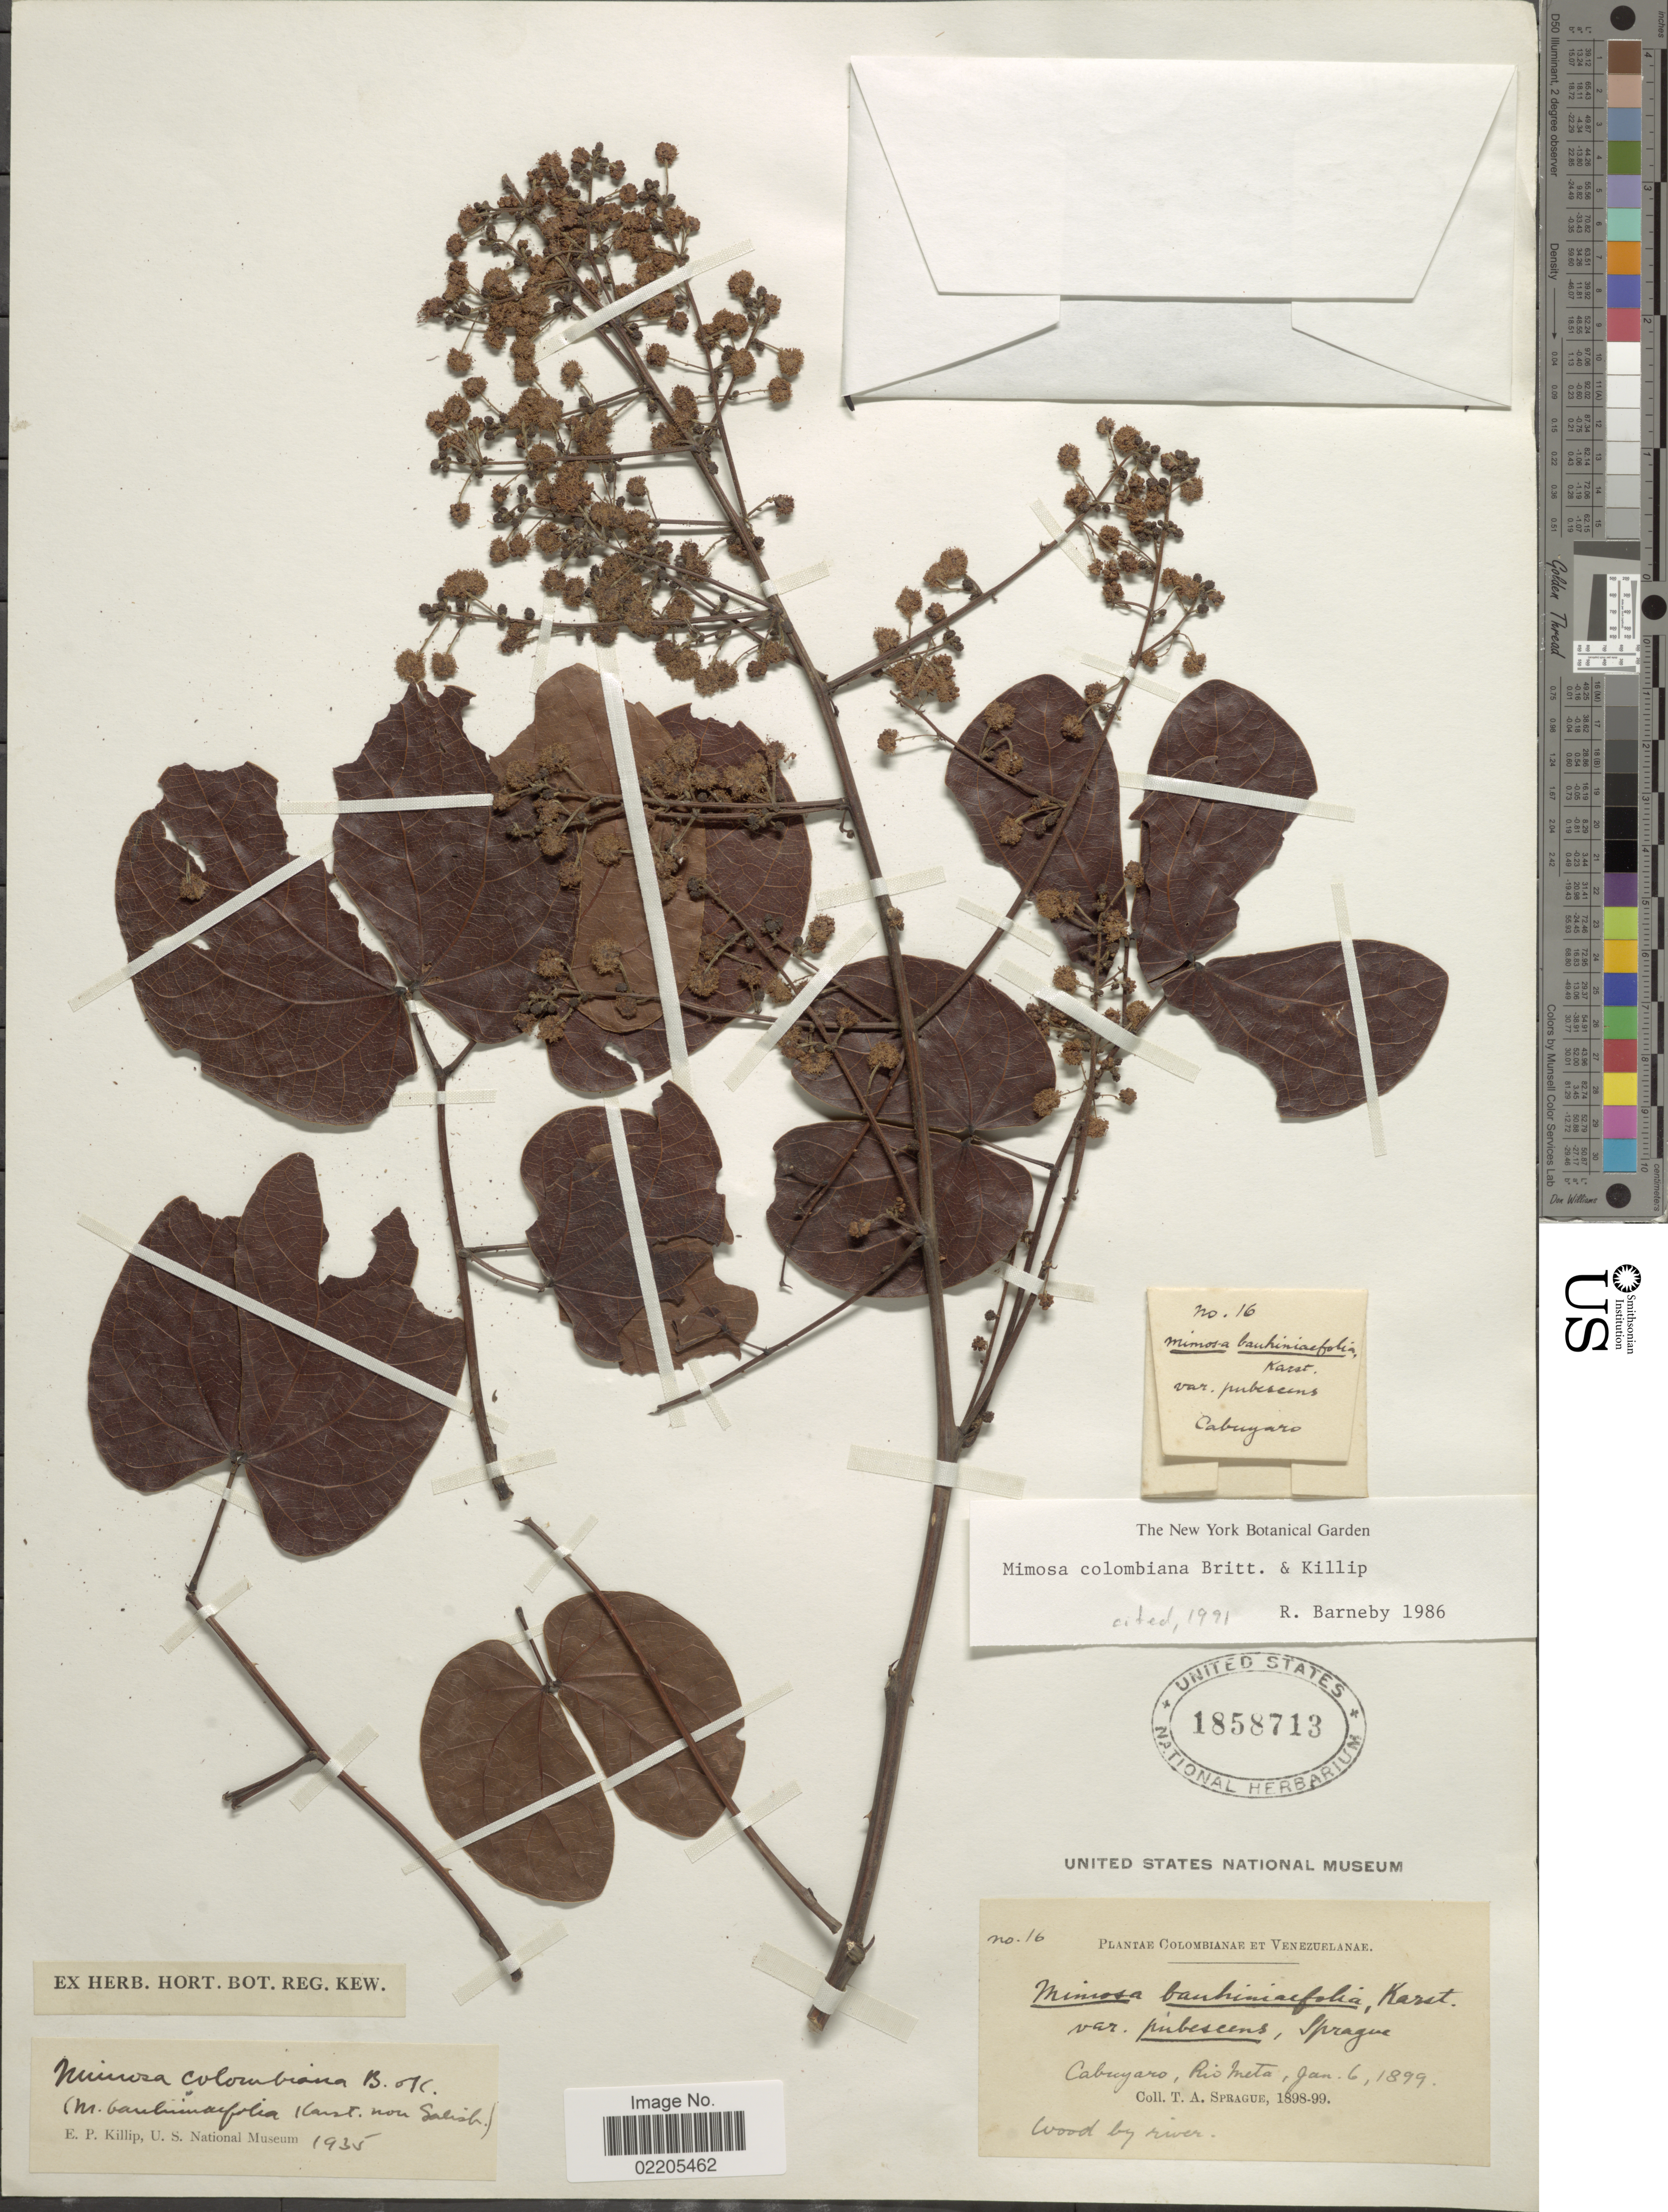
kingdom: Plantae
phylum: Tracheophyta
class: Magnoliopsida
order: Fabales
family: Fabaceae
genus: Mimosa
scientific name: Mimosa colombiana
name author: Britton & Killip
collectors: T. A. Sprague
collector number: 16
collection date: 1899-01-06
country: Paraguay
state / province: Central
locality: Colombianae et Venezuelanae. Cabuyaro, Rio Meta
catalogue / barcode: US 1858713